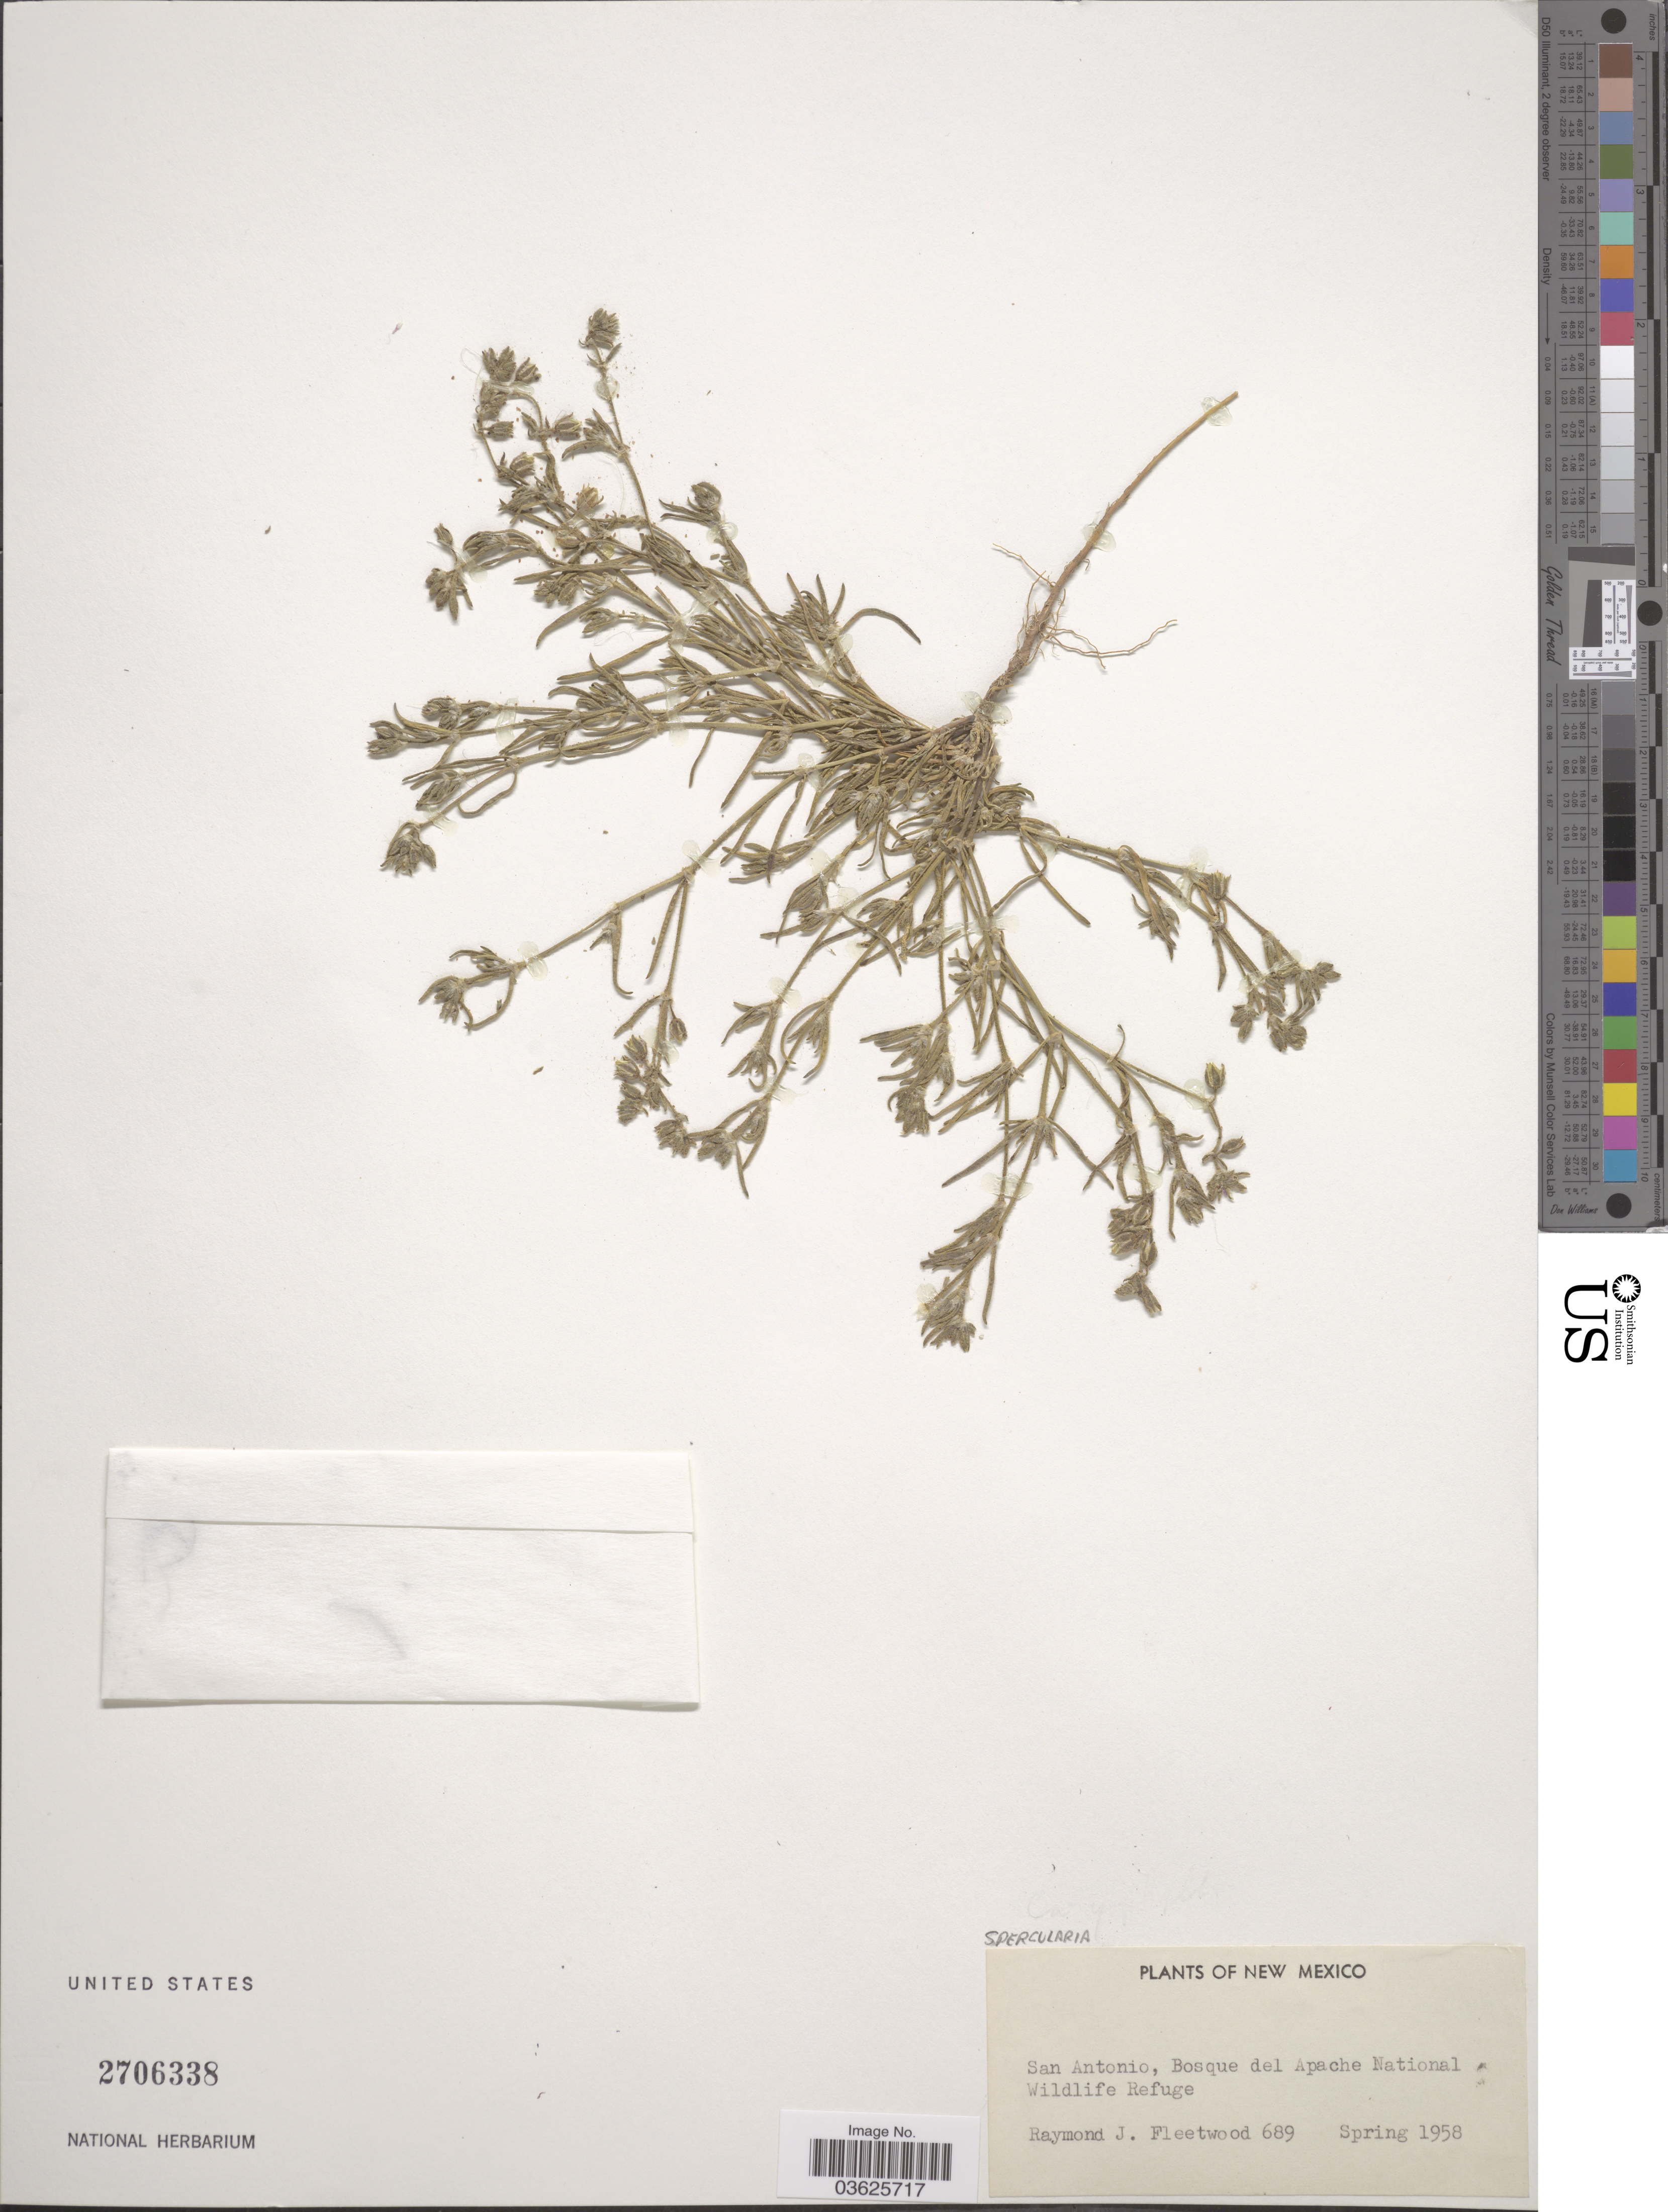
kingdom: Plantae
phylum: Tracheophyta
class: Magnoliopsida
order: Caryophyllales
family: Caryophyllaceae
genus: Spergularia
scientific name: Spergularia sp.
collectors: R. J. Fleetwood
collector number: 689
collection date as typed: Spring 1958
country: United States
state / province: New Mexico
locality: San Antonio, Bosque del Apache National Wildlife Refuge.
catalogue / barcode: US 2706338